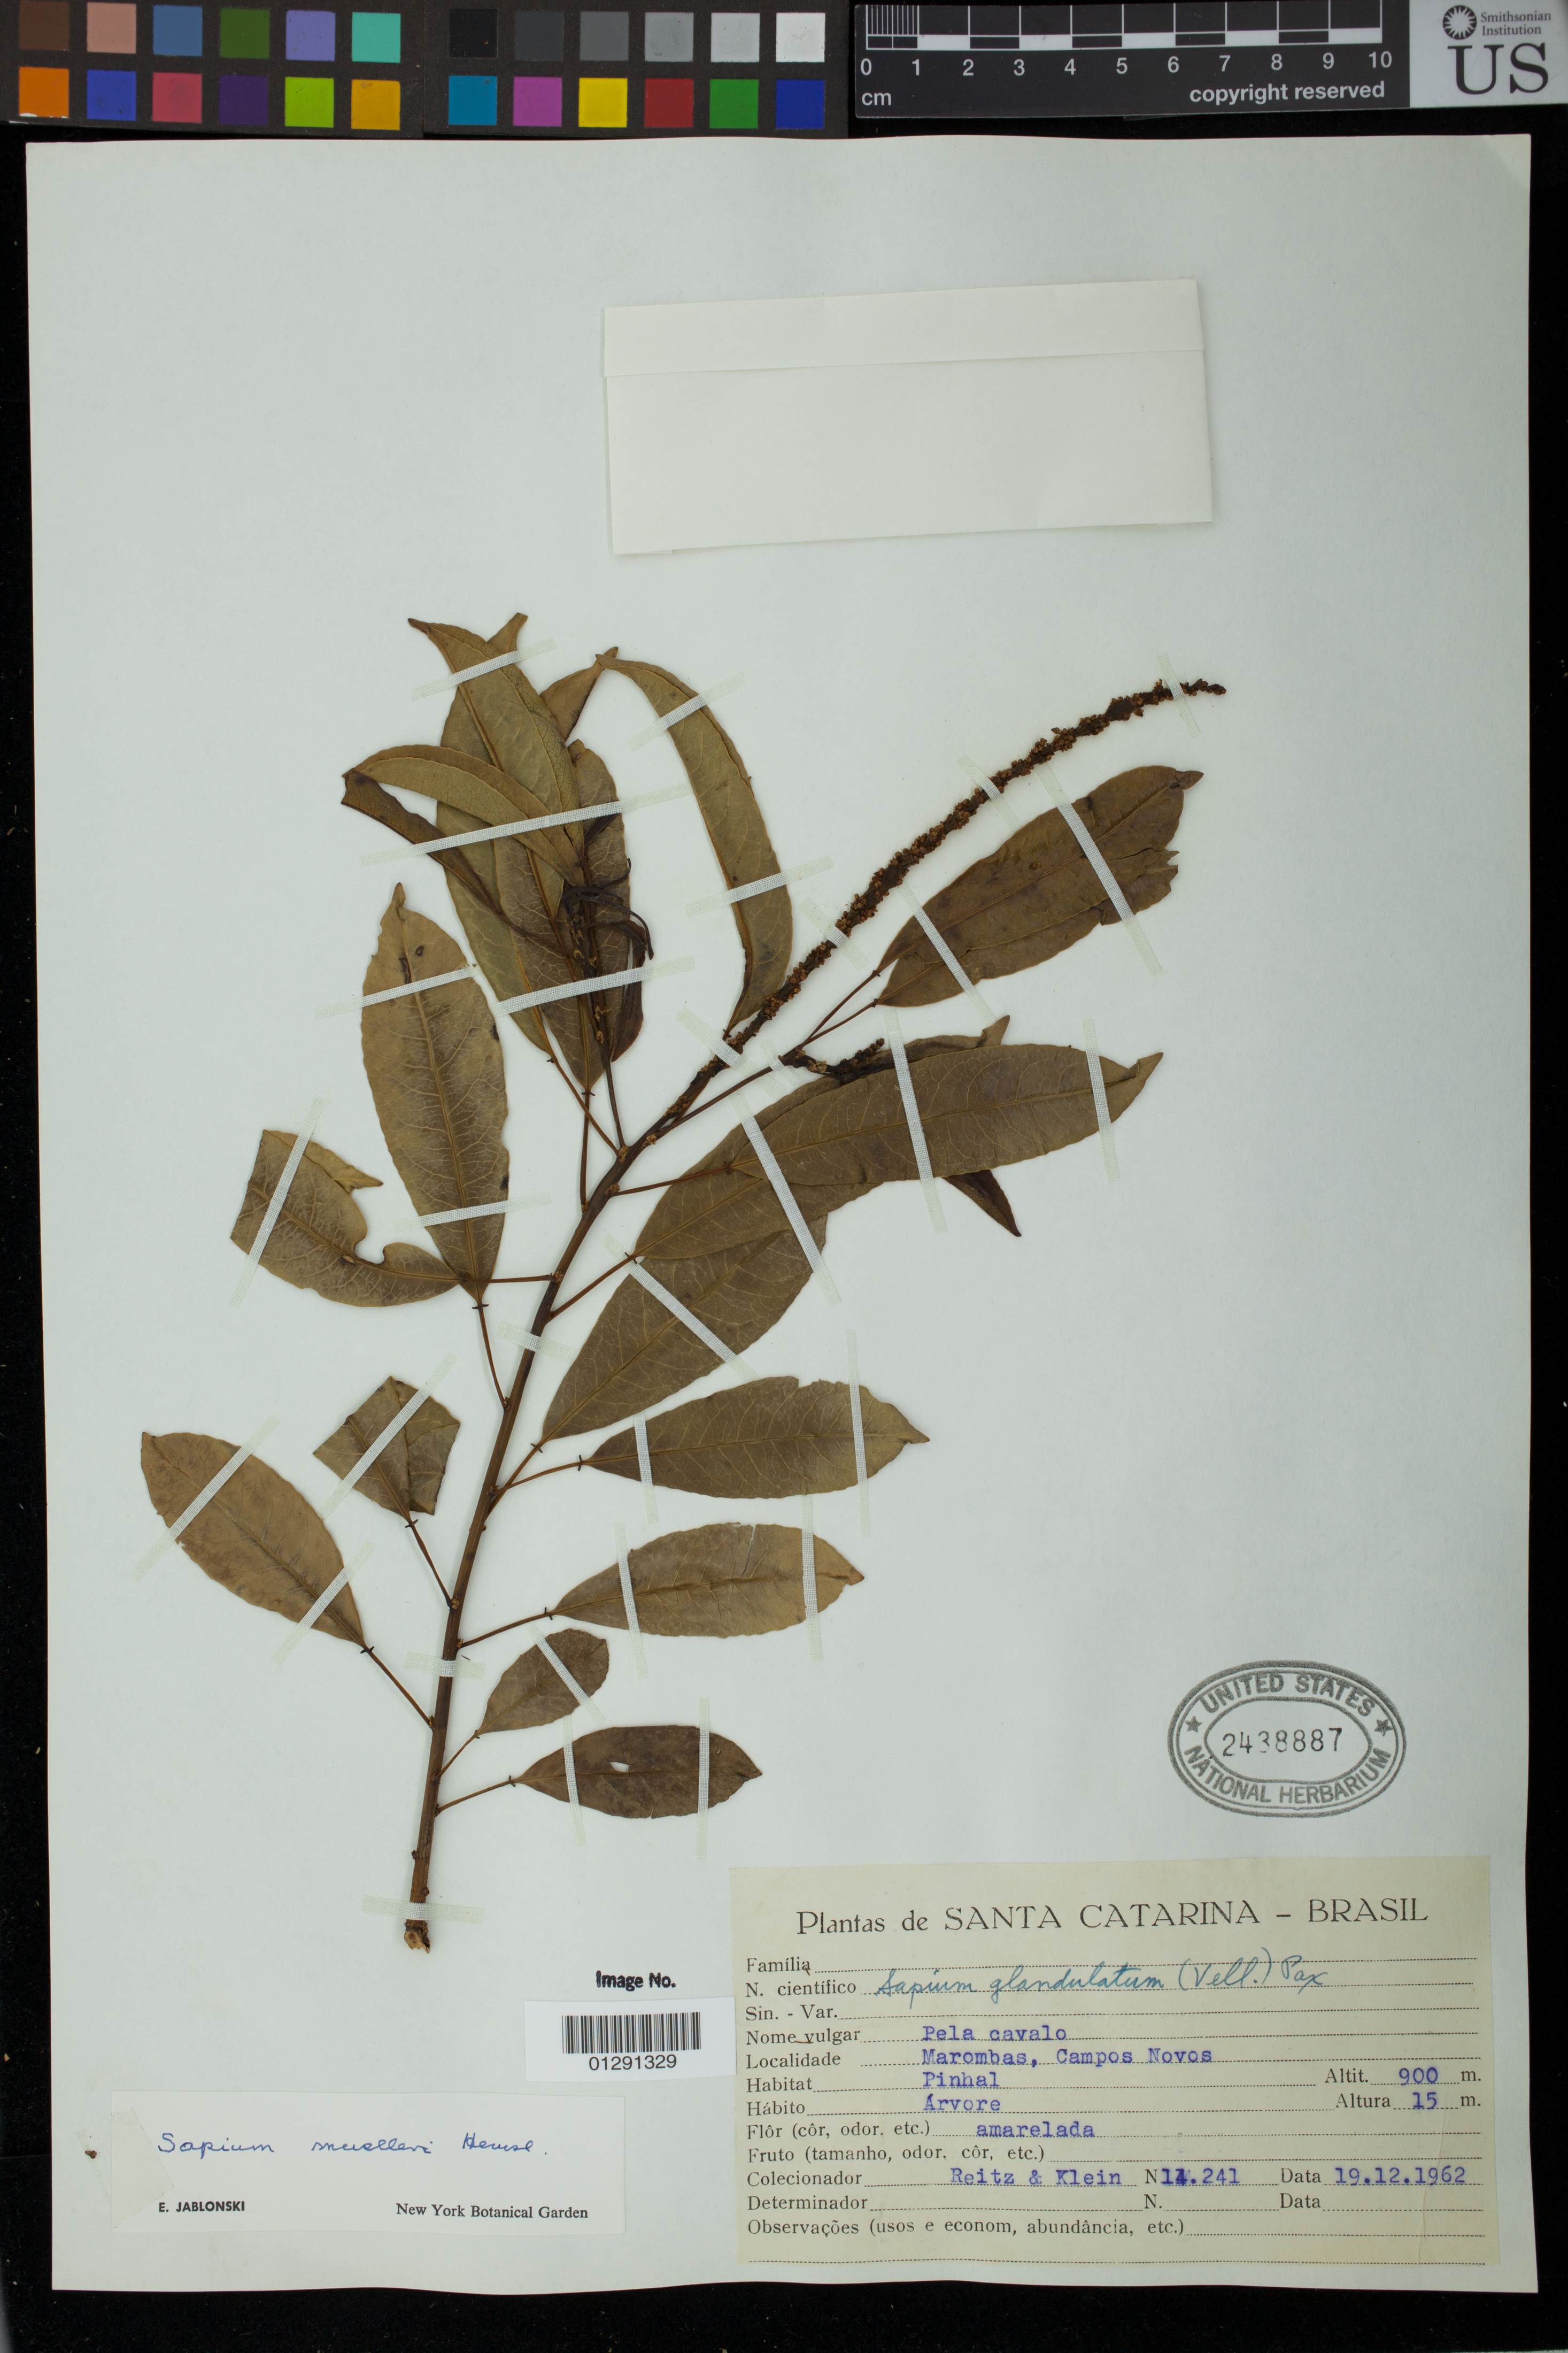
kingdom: Plantae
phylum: Tracheophyta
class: Magnoliopsida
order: Malpighiales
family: Euphorbiaceae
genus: Sapium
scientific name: Sapium glandulatum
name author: (Vell.) Pax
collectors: -- Reitz & Klein, --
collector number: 14241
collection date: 1962-12-19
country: Brazil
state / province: Santa Catarina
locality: Marombas, Campos Novos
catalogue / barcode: US 2438887